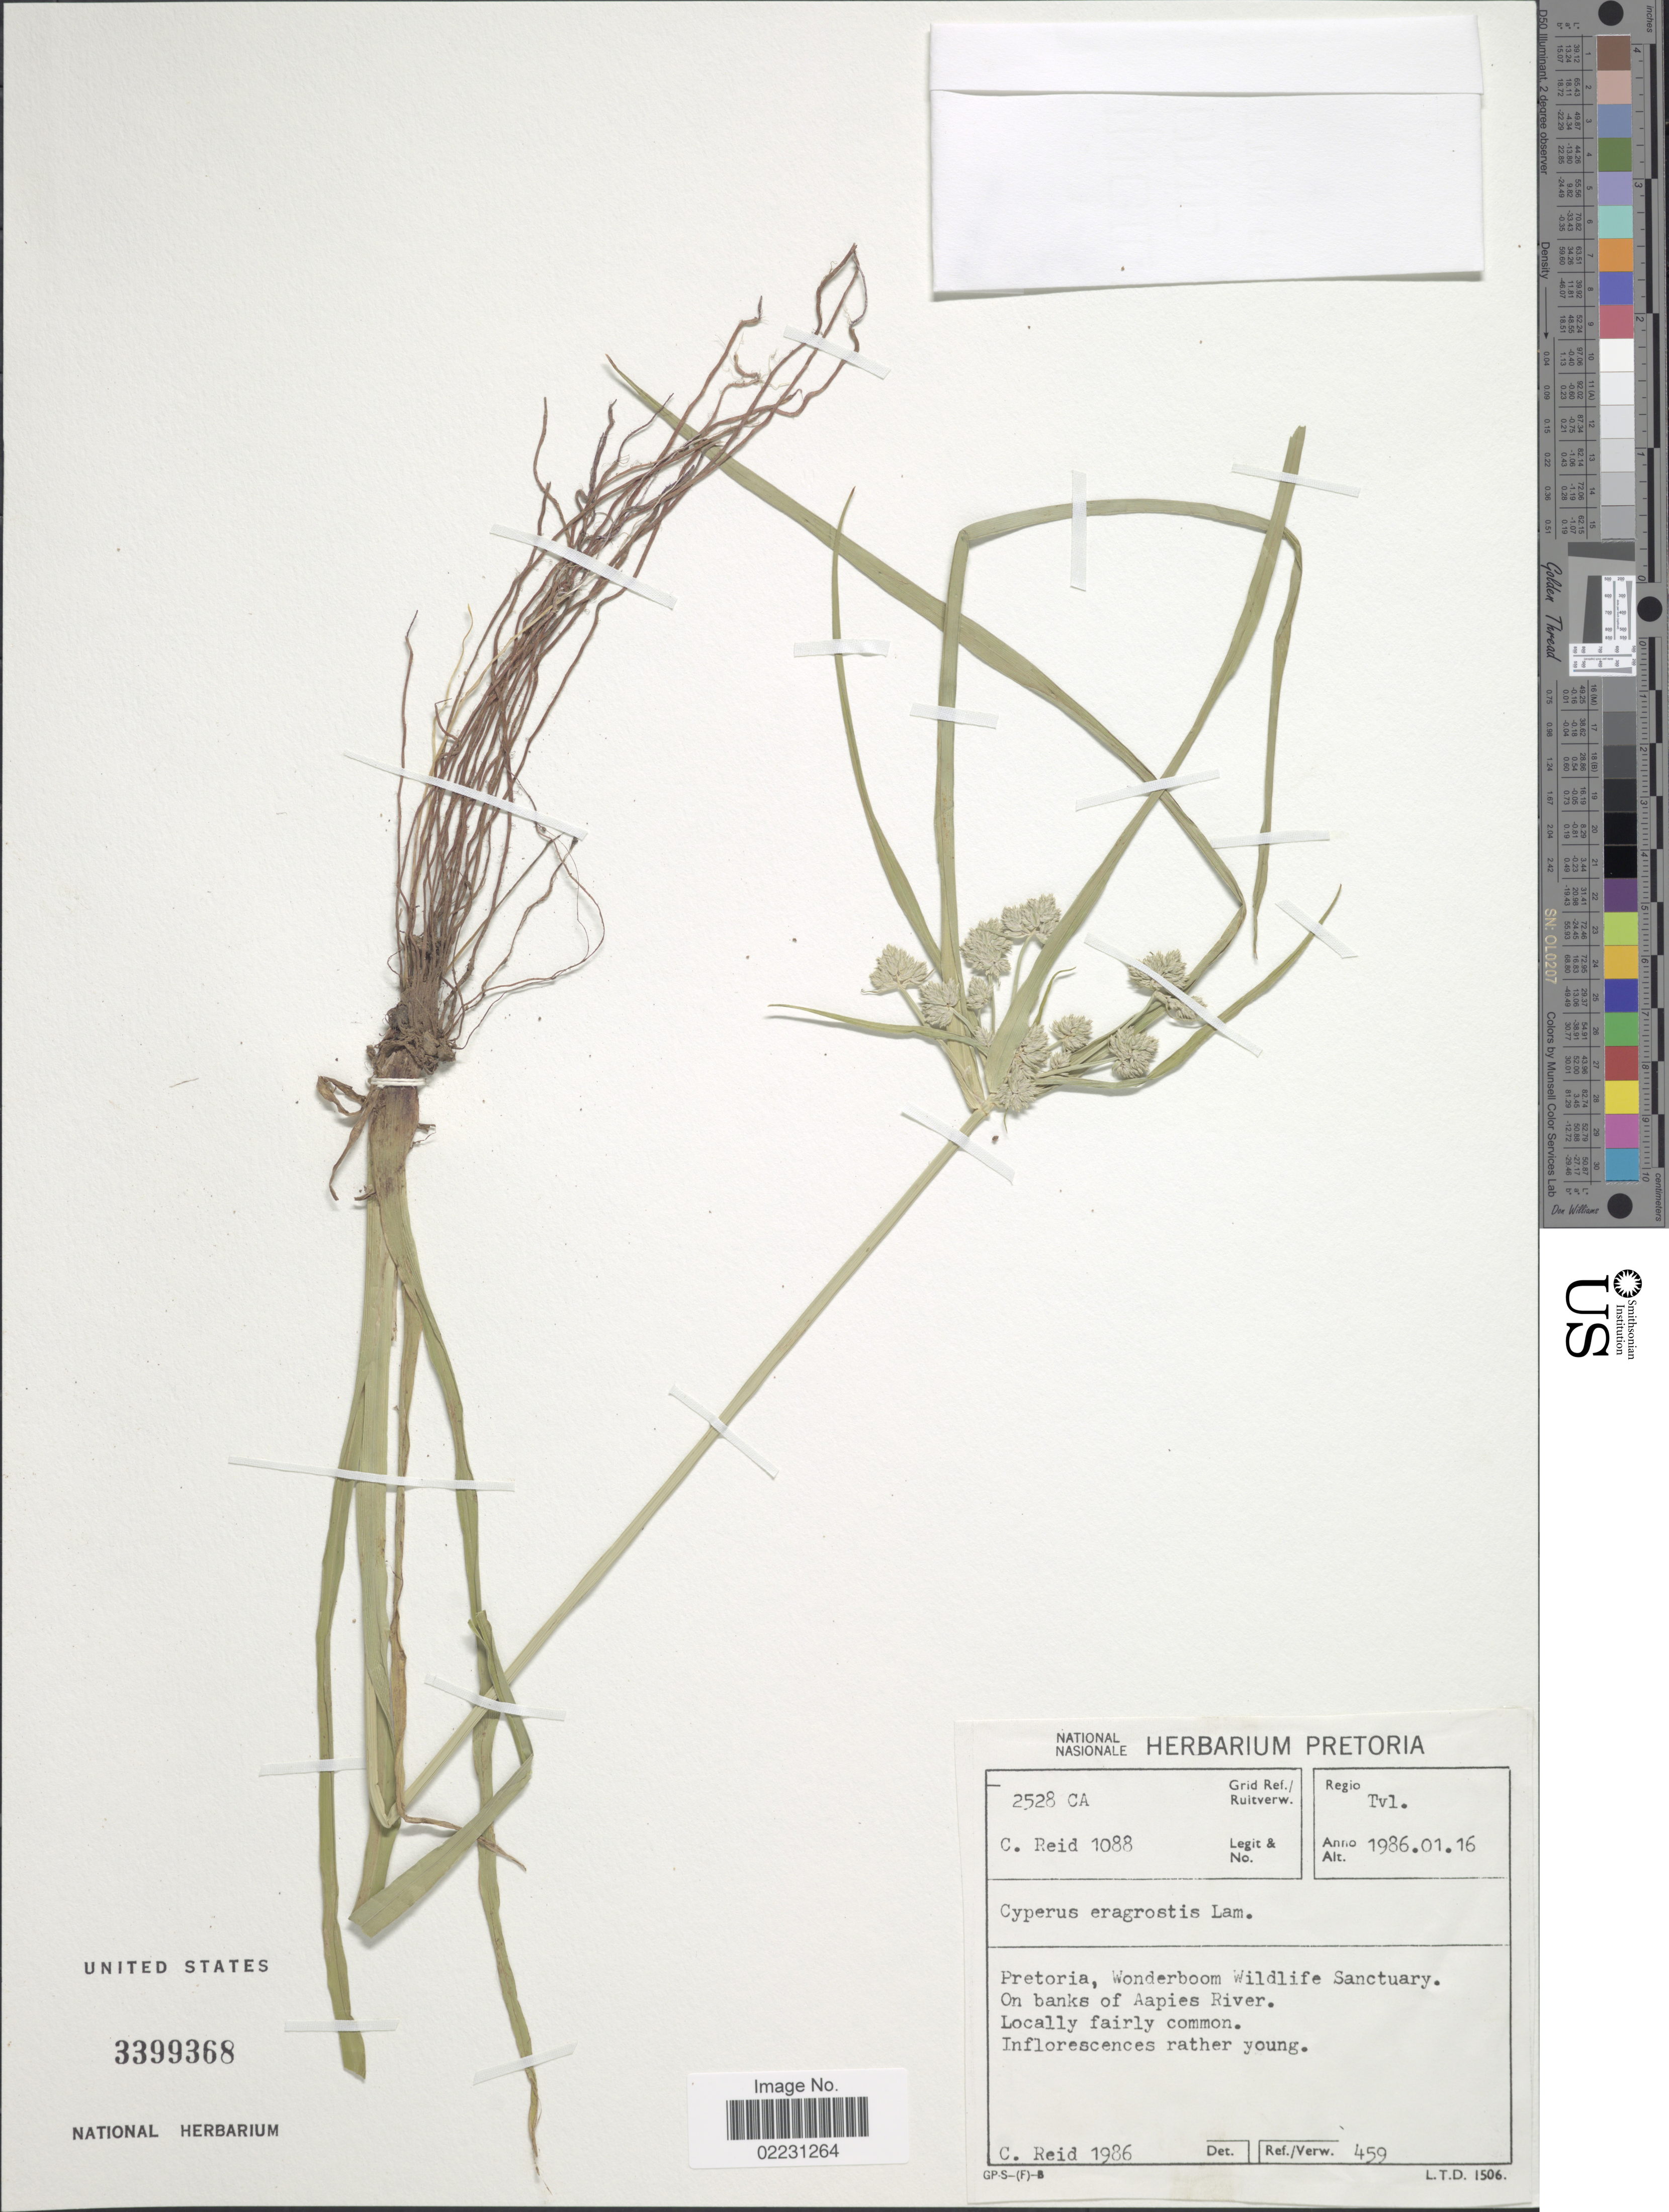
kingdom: Plantae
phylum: Tracheophyta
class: Liliopsida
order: Poales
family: Cyperaceae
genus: Cyperus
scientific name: Cyperus eragrostis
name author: Lam.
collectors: C. Reid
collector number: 1088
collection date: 1986-01-16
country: South Africa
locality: Tvl. Pretoria, Wonderboom Wildlife Sanctuary. On banks of Aapies River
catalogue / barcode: US 3399368